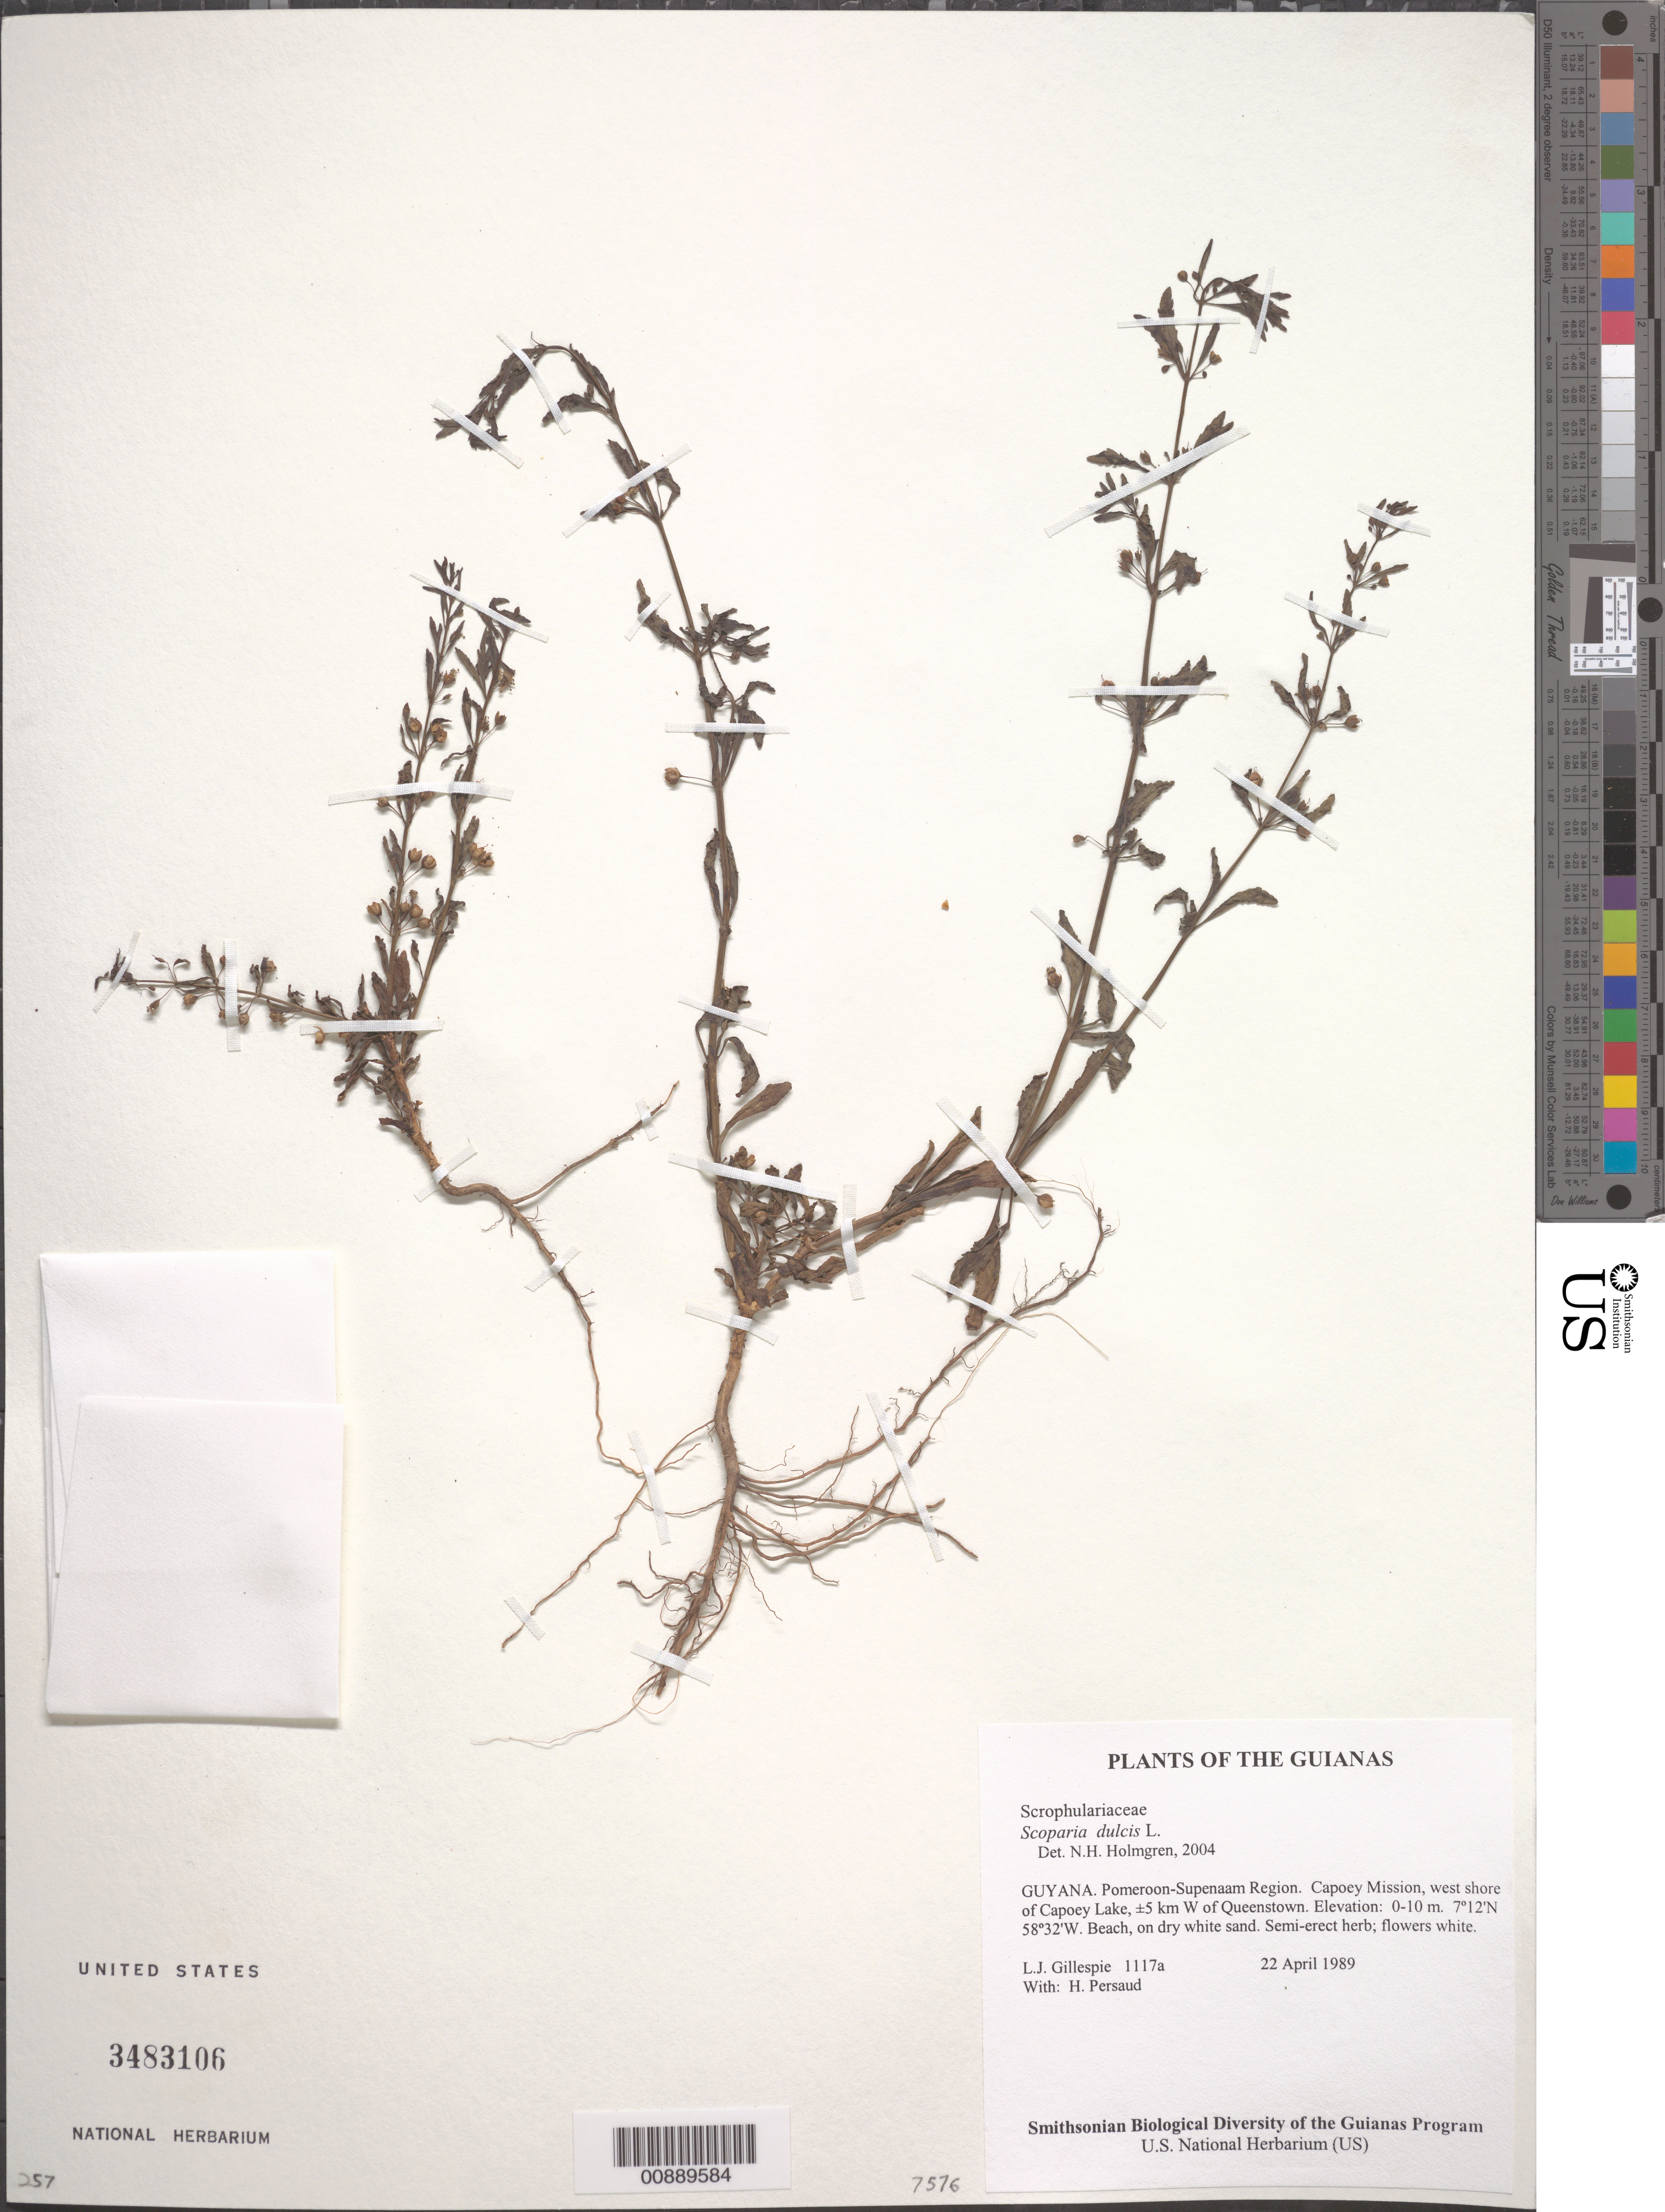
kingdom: Plantae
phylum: Tracheophyta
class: Magnoliopsida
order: Lamiales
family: Plantaginaceae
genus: Scoparia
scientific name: Scoparia dulcis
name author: L.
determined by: Holmgren, N. H., (NY), New York Botanical Garden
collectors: L. J. Gillespie & H. Persaud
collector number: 1117 a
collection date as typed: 22 April 1989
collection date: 1989-04-22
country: Guyana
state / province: Pomeroon-Supenaam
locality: Capoey Mission, west shore of Capoey Lake, ±5 km W of Queenstown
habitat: Beach, on dry white sand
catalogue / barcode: US 3483106